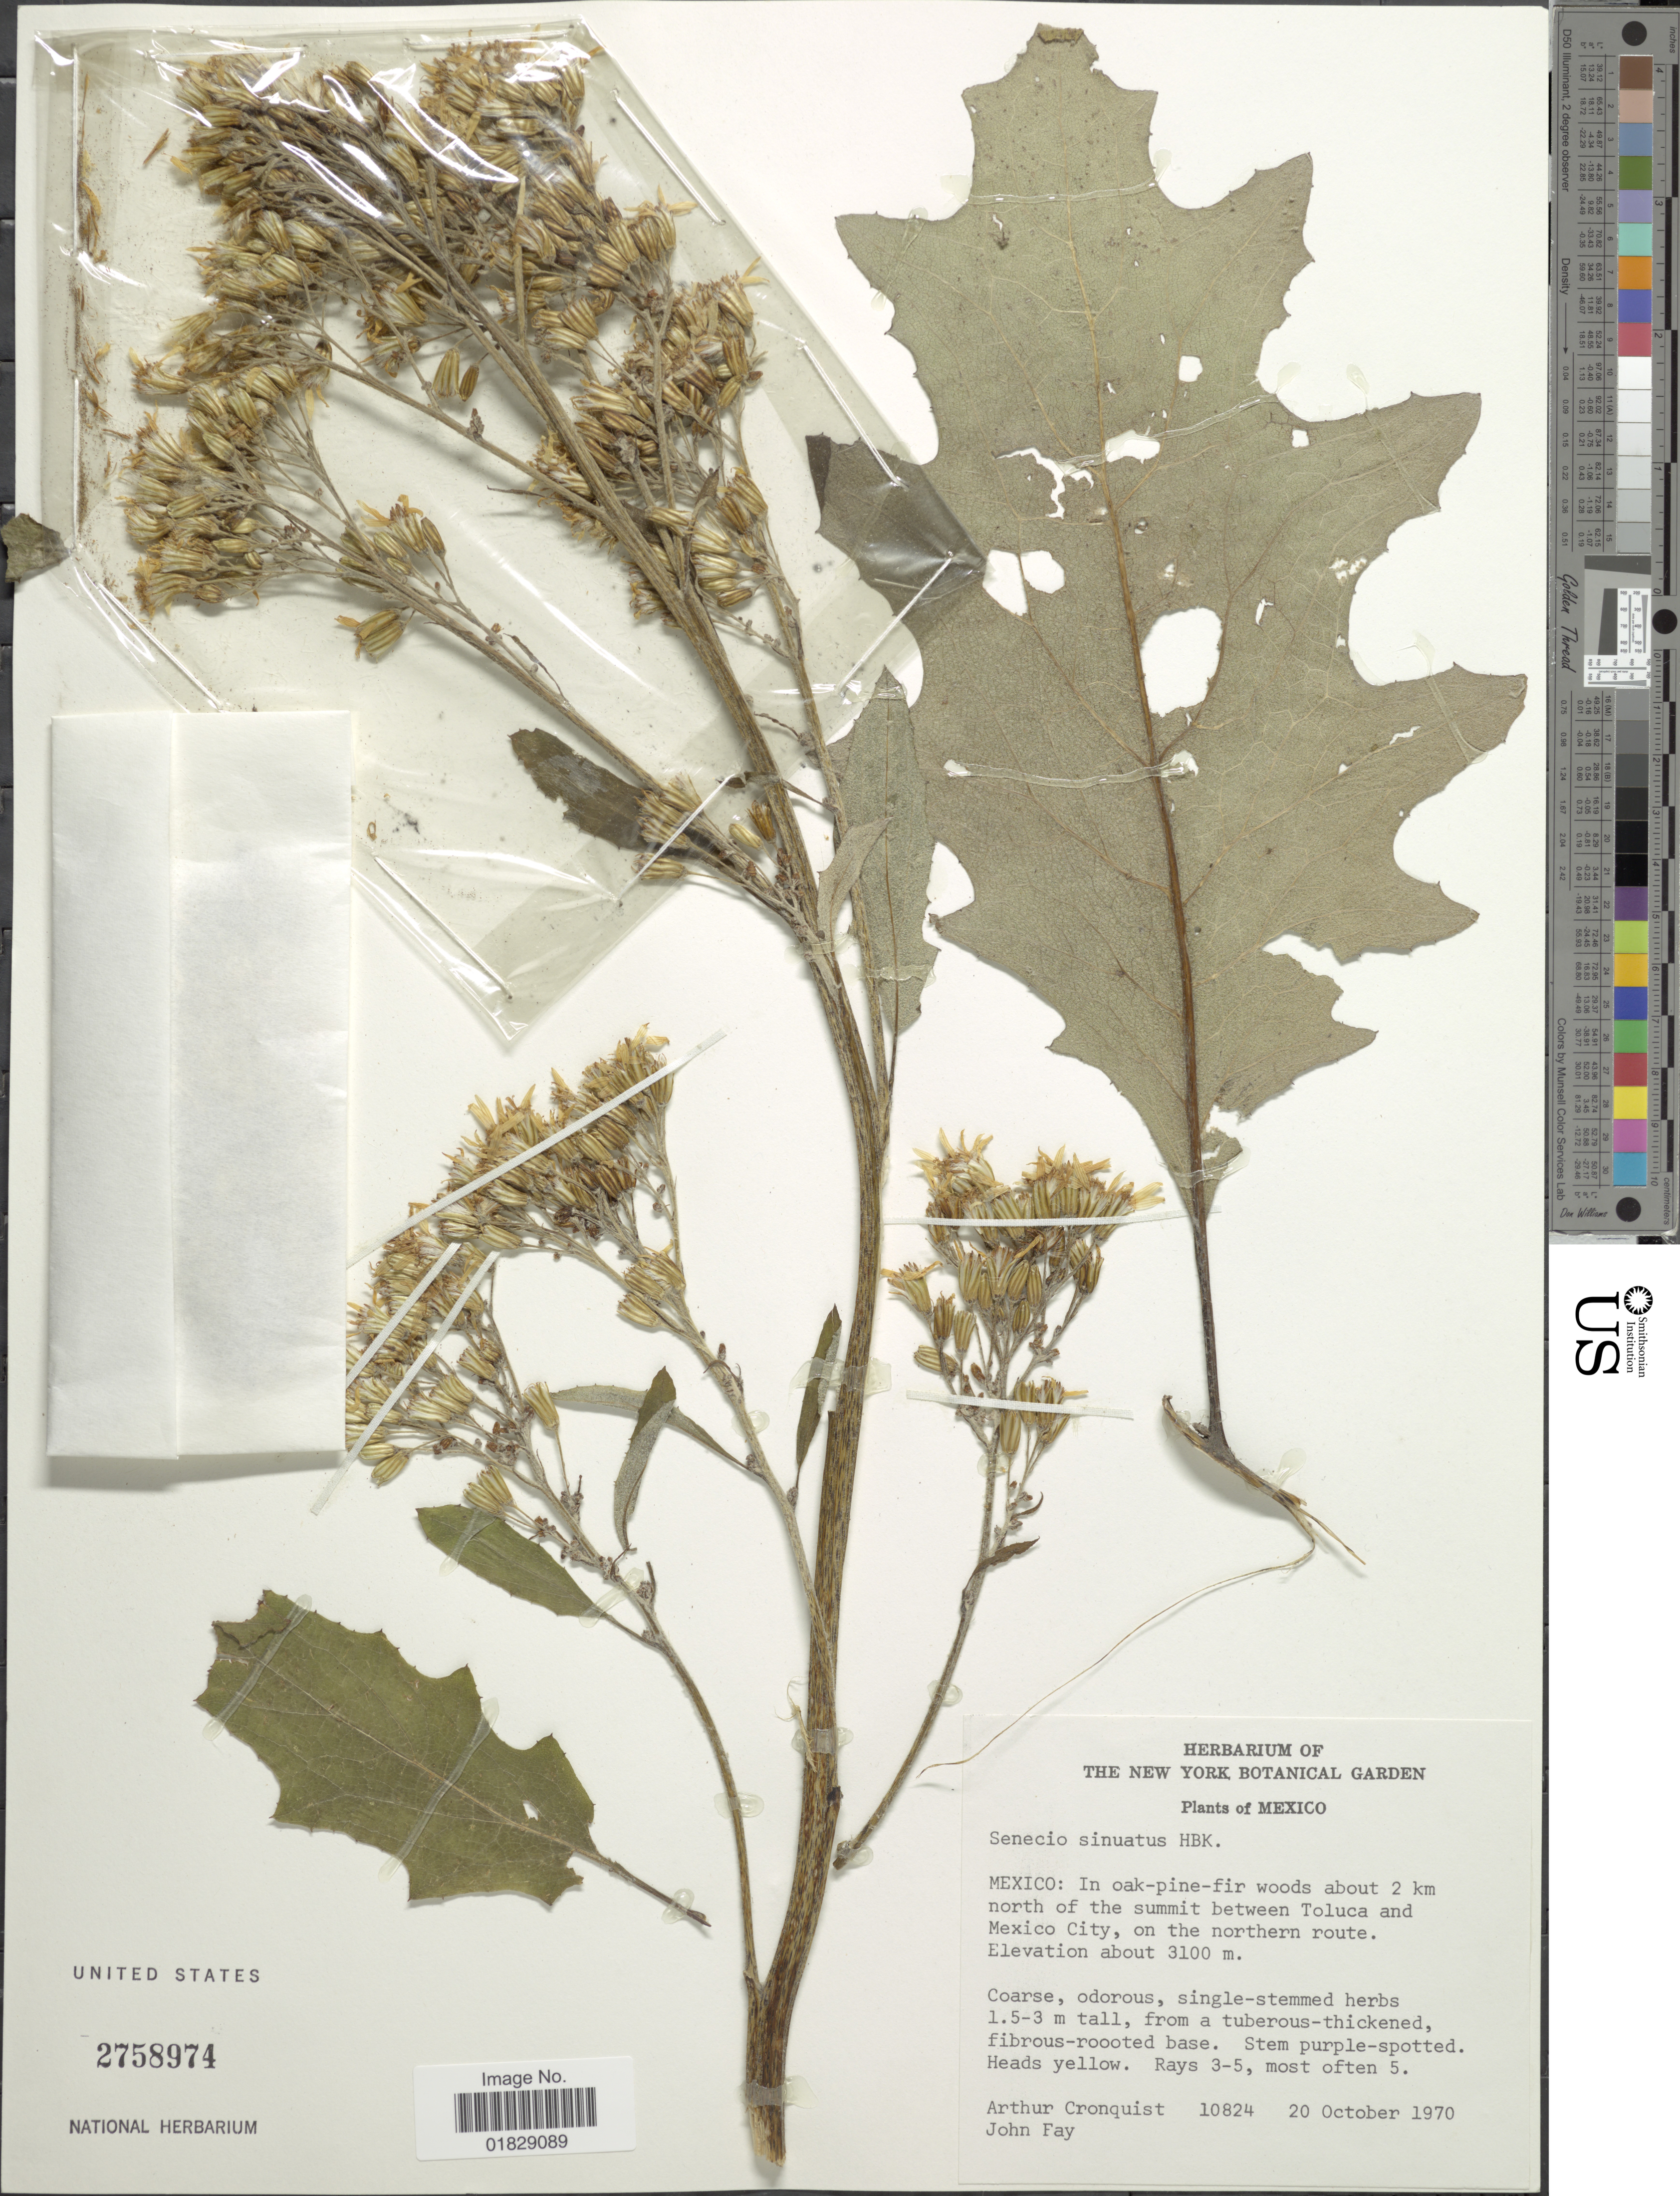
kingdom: Plantae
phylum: Tracheophyta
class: Magnoliopsida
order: Asterales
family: Asteraceae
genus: Roldana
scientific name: Roldana sinuata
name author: B.L. Turner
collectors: A. J. Cronquist & J. M. Fay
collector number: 10824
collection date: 1970-10-20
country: Mexico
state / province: México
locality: Mexico: In oak-pine-fir woods about 2 km north of the summit between Toluca and Mexico City, on the northern route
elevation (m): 3100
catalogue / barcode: US 2758974